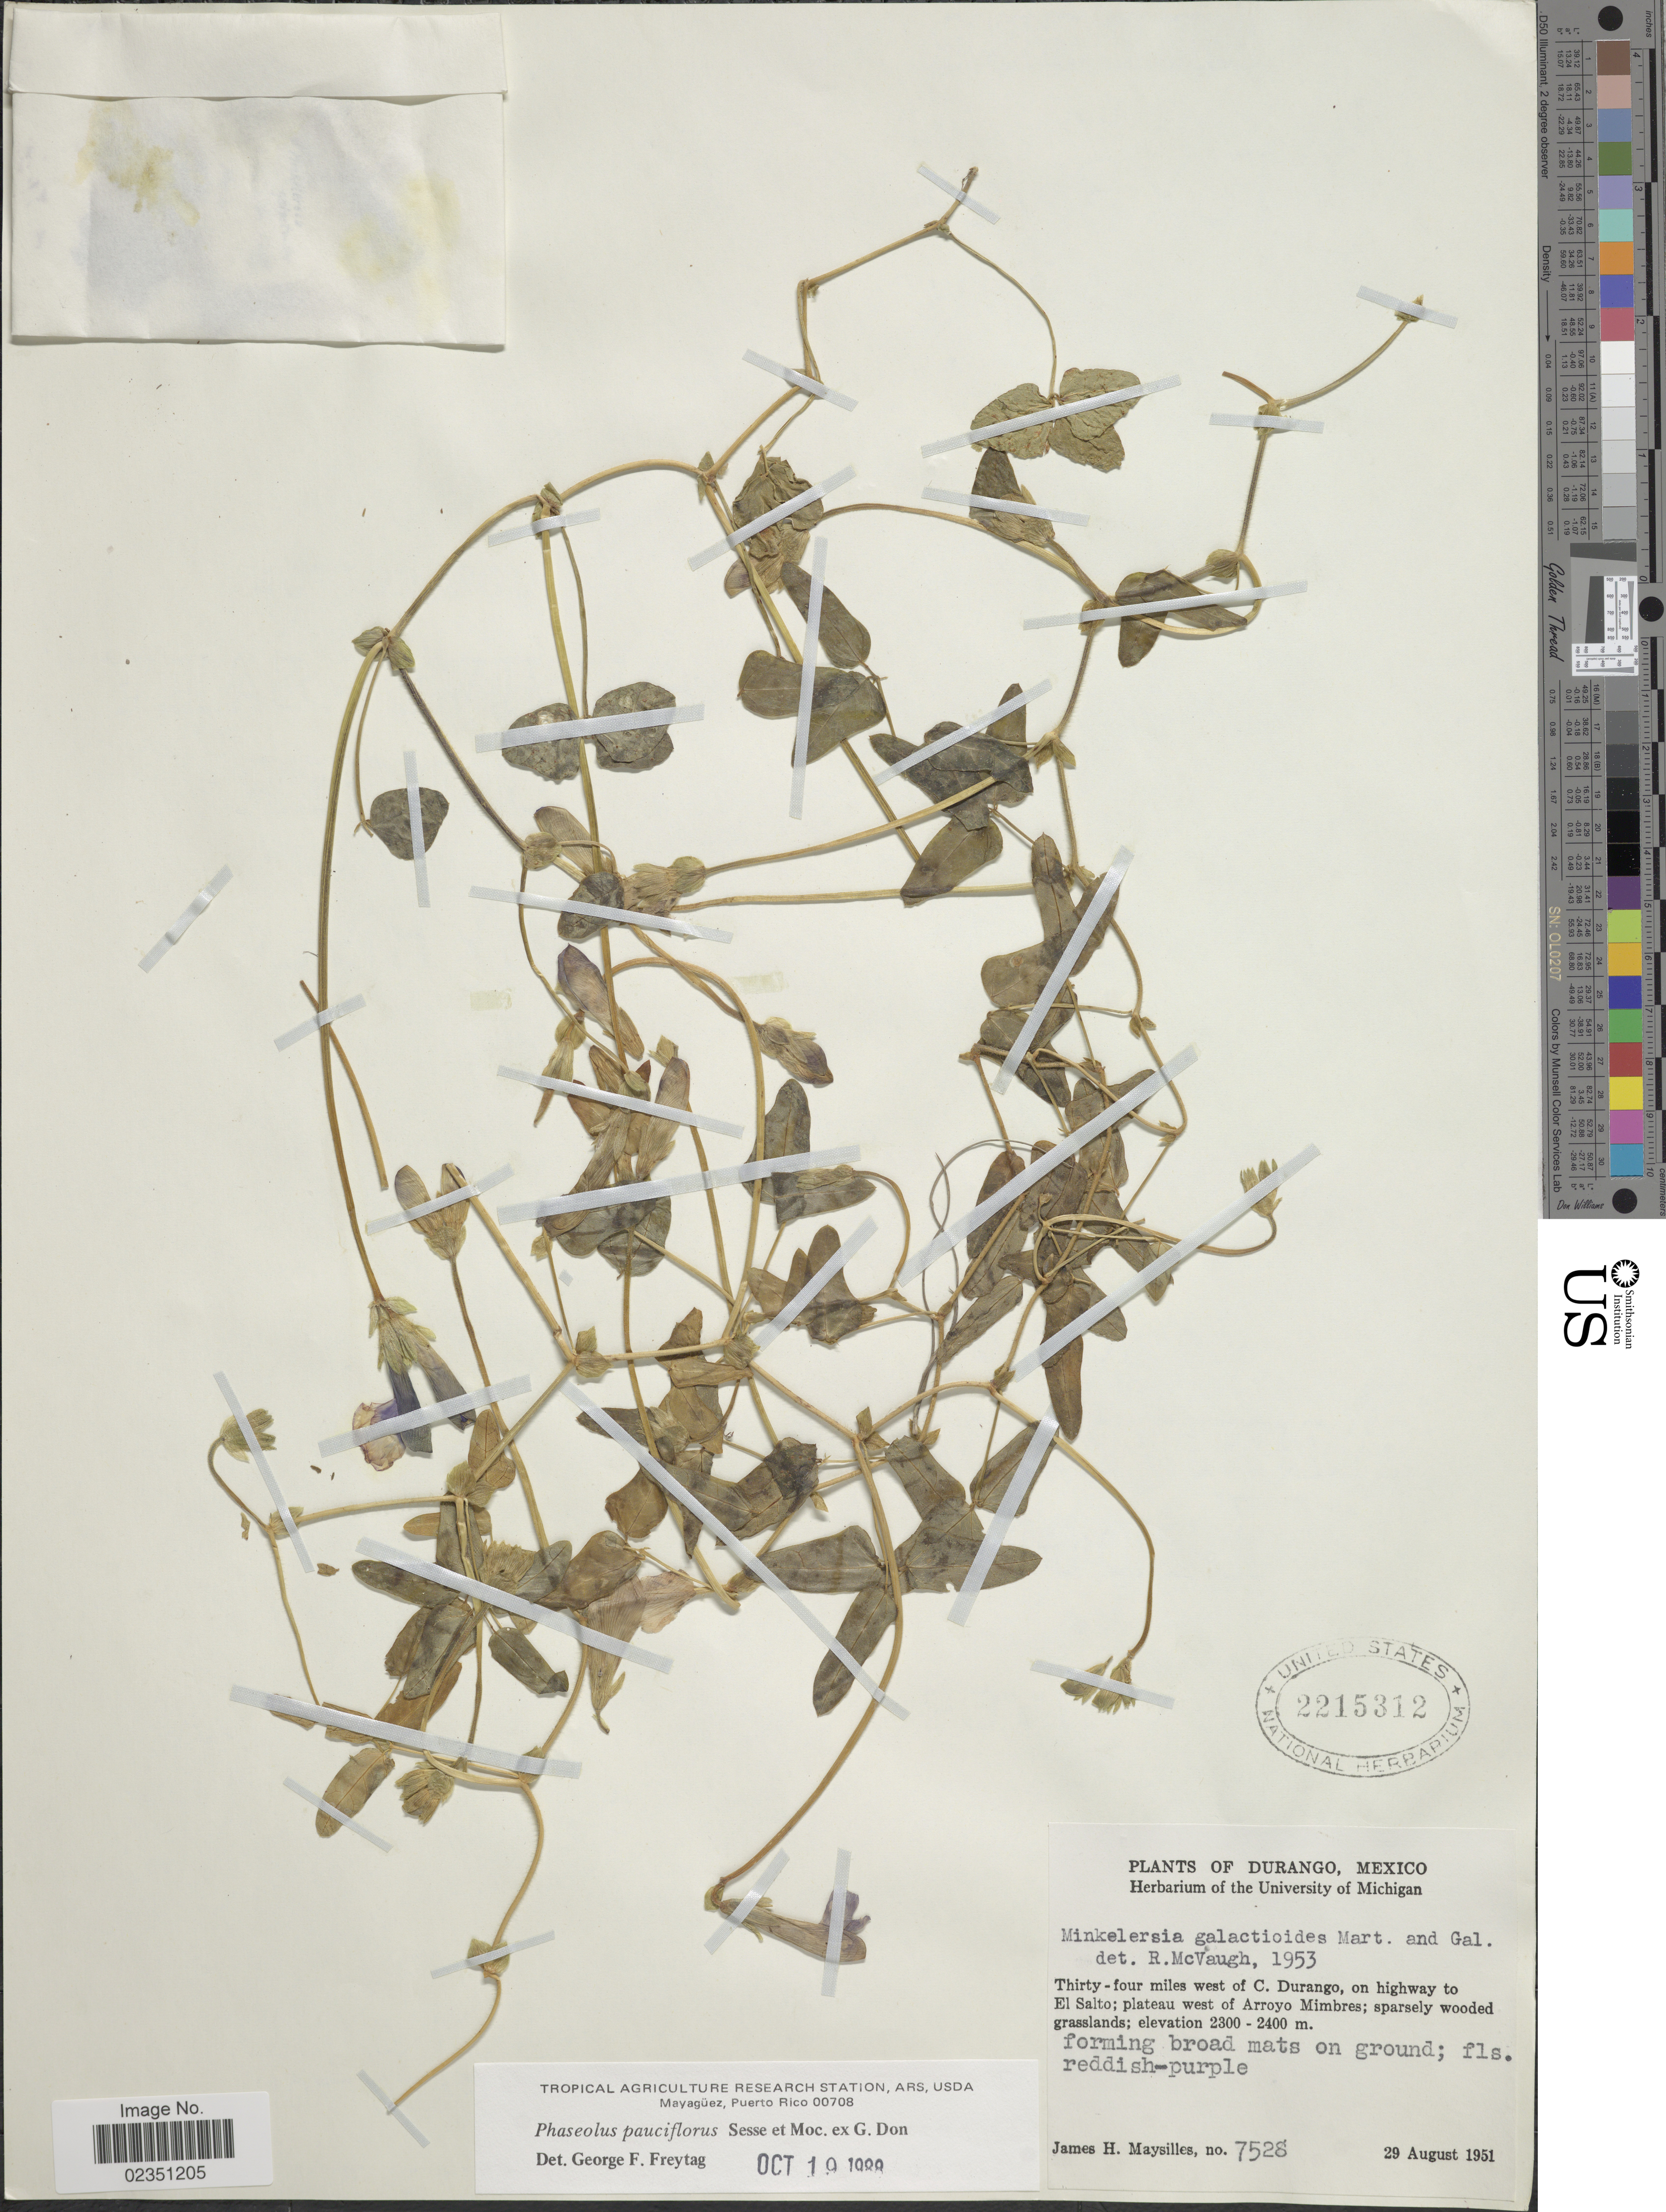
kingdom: Plantae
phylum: Tracheophyta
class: Magnoliopsida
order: Fabales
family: Fabaceae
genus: Phaseolus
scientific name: Phaseolus pauciflorus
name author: Sessé & Moc. ex G. Don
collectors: J. Maysilles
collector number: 7528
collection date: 1951-08-29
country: Mexico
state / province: Durango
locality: Thirty-four miles west of C. Durango, on highway to El Salto; plateau of Arroyo Mimbres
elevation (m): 2300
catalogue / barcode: US 2215312